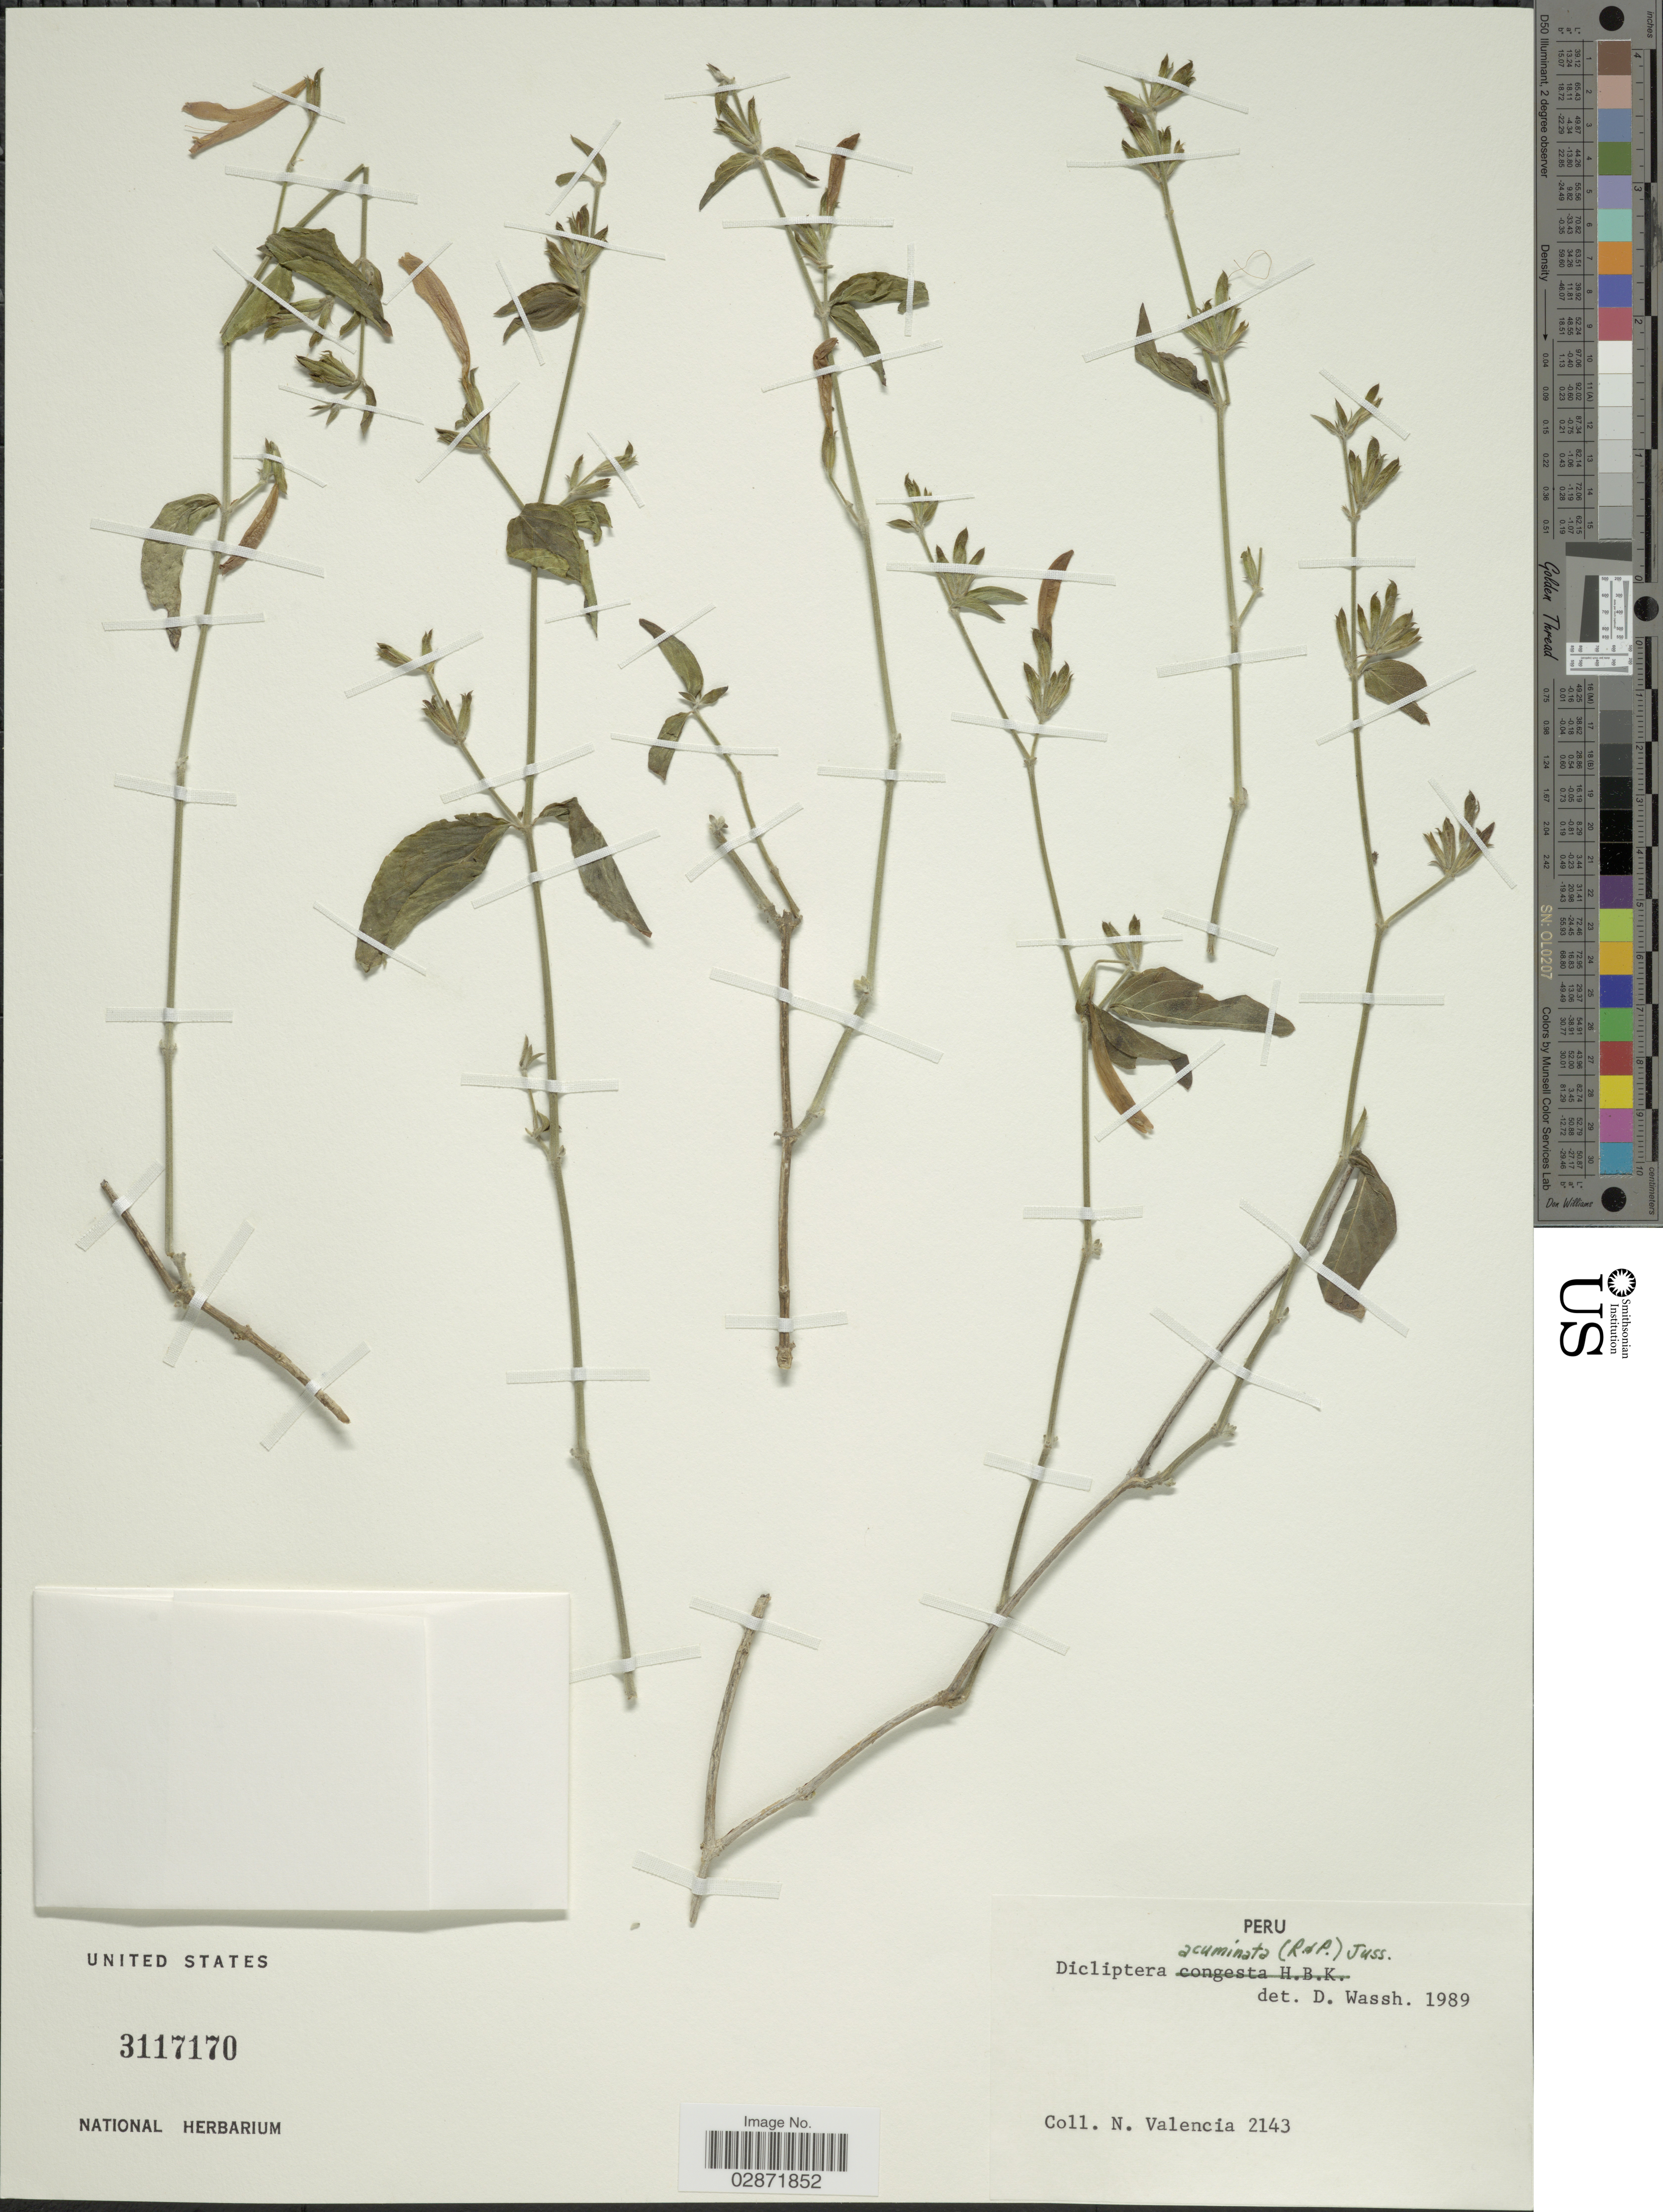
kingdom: Plantae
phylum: Tracheophyta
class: Magnoliopsida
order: Lamiales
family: Acanthaceae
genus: Dicliptera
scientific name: Dicliptera acuminata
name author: (Ruiz & Pav.) Juss.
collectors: N. Valencia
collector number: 2143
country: Peru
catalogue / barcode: US 3117170